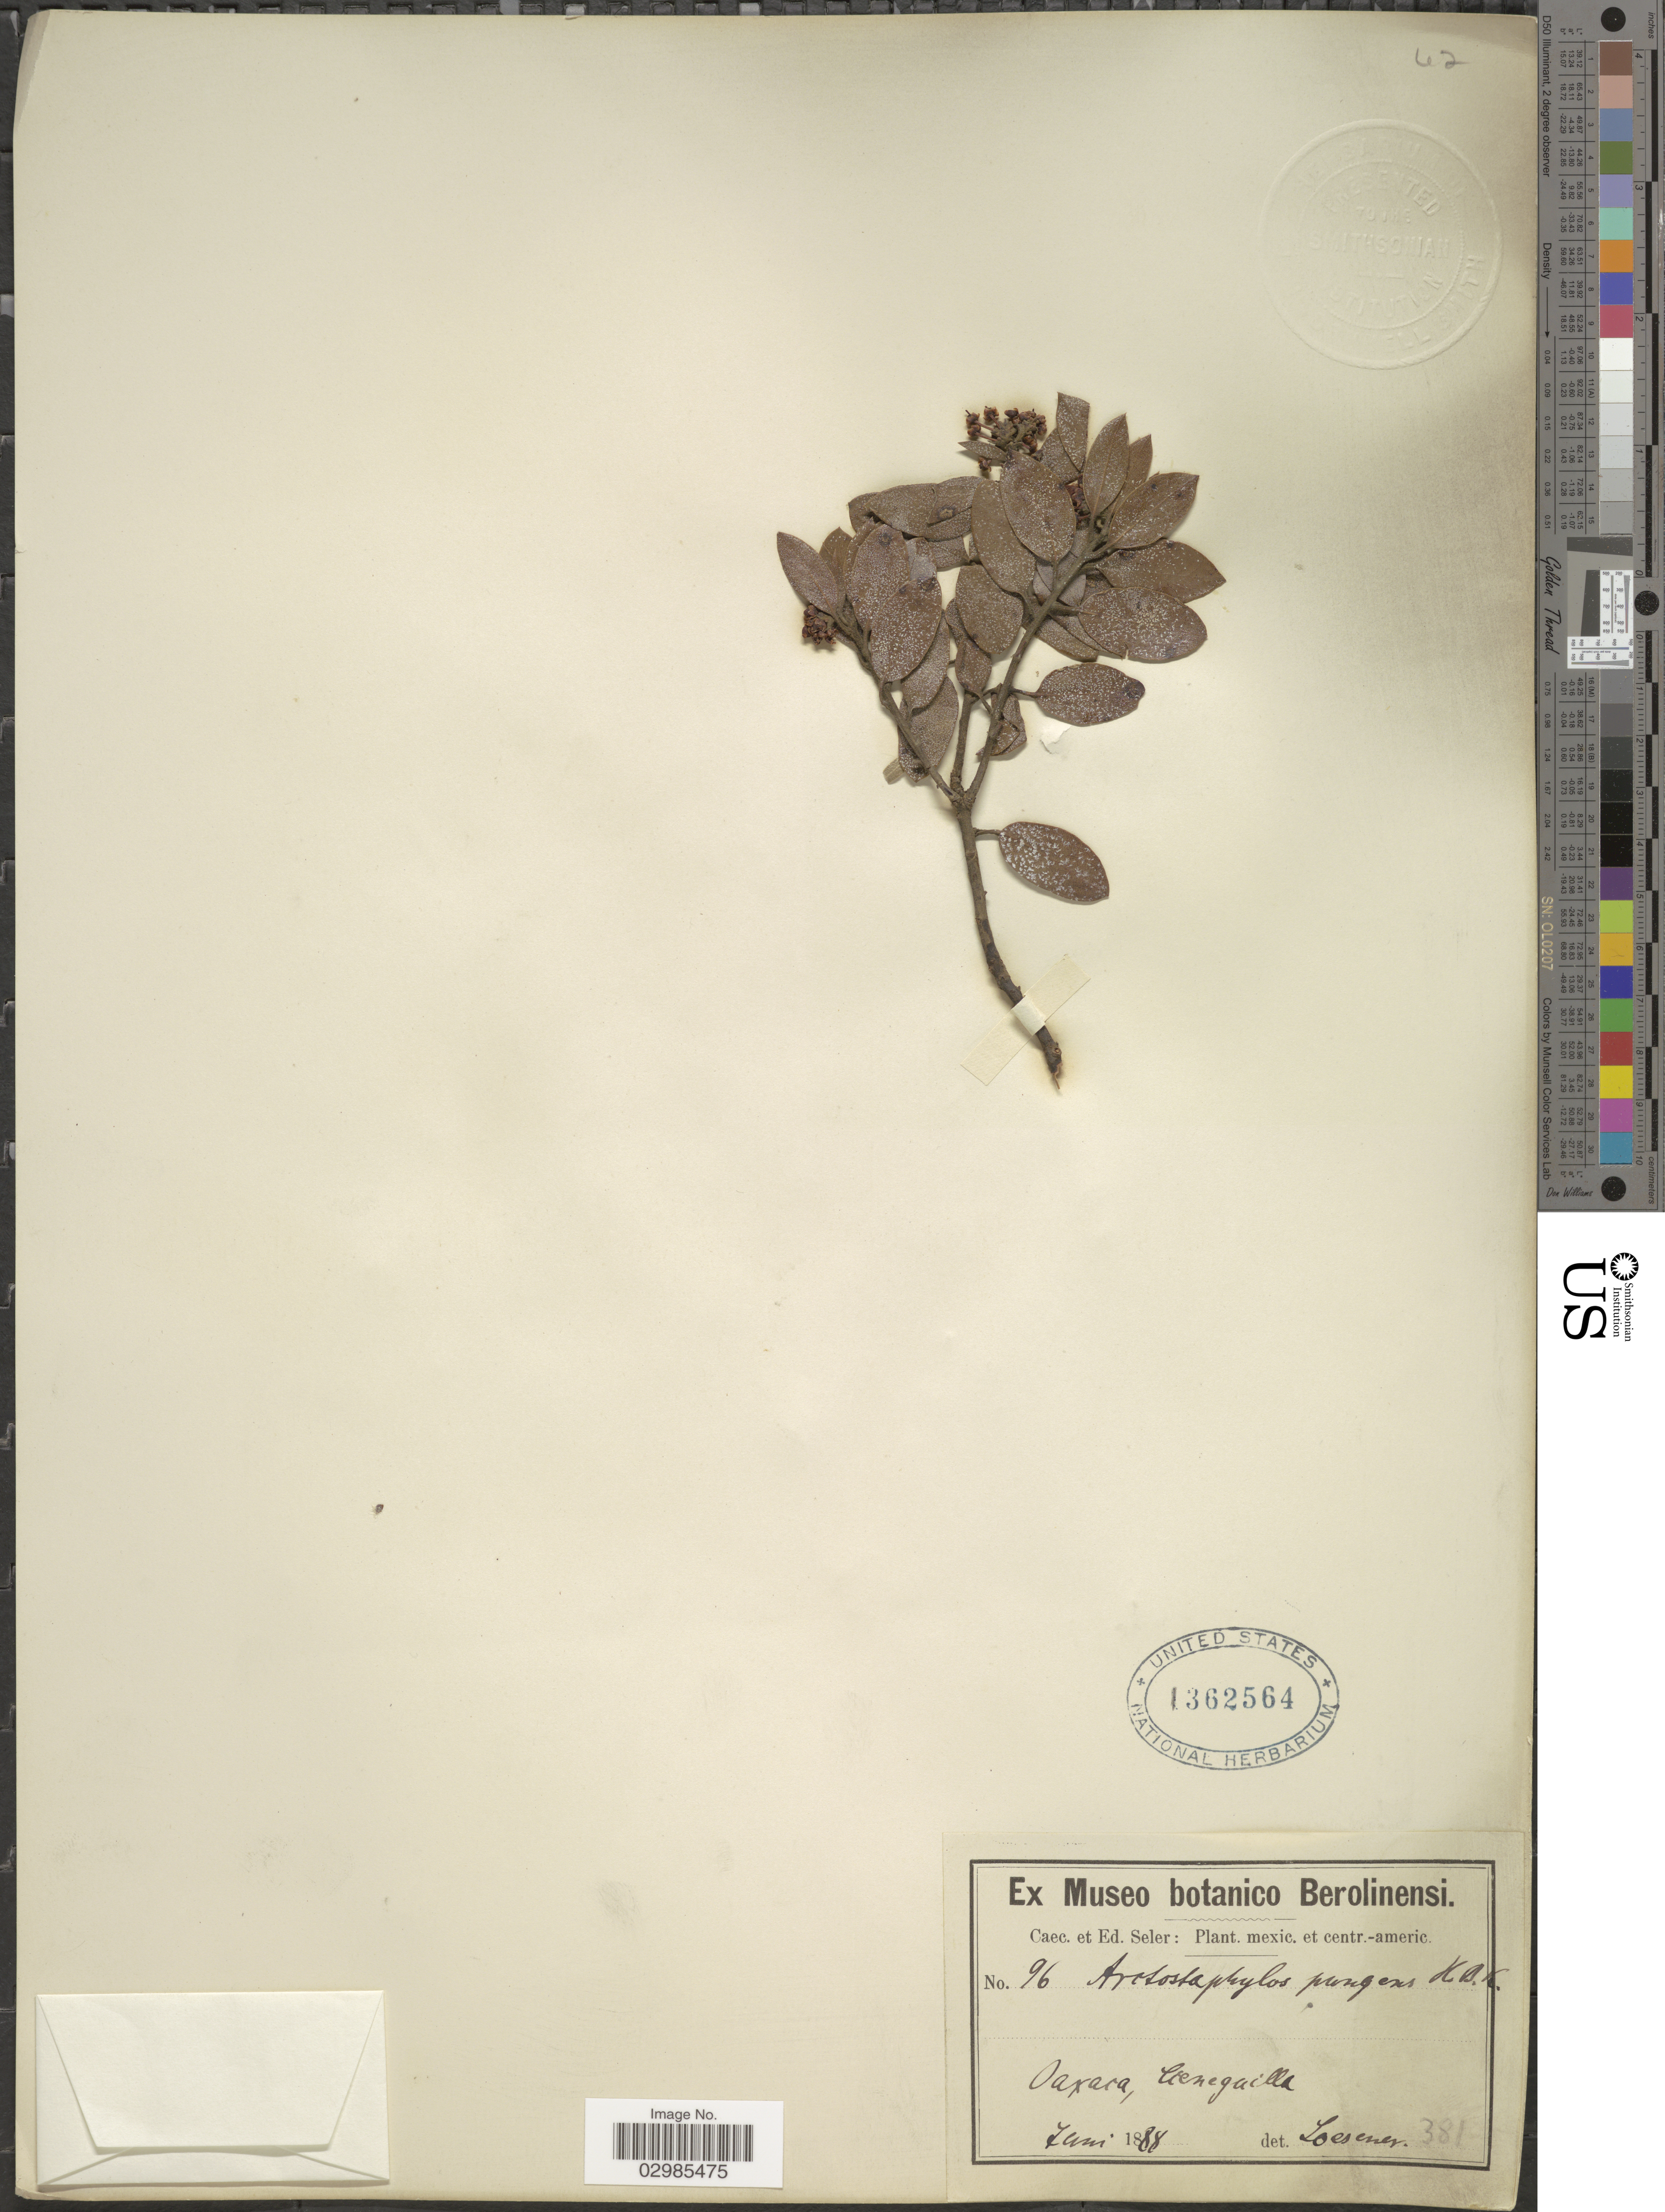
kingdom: Plantae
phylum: Tracheophyta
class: Magnoliopsida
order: Ericales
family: Ericaceae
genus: Arctostaphylos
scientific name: Arctostaphylos pungens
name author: Kunth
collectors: ex Caec. et Ed Seler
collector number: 96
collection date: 1888-06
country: Mexico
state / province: Oaxaca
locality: Cieneguilla.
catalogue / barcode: US 1362564